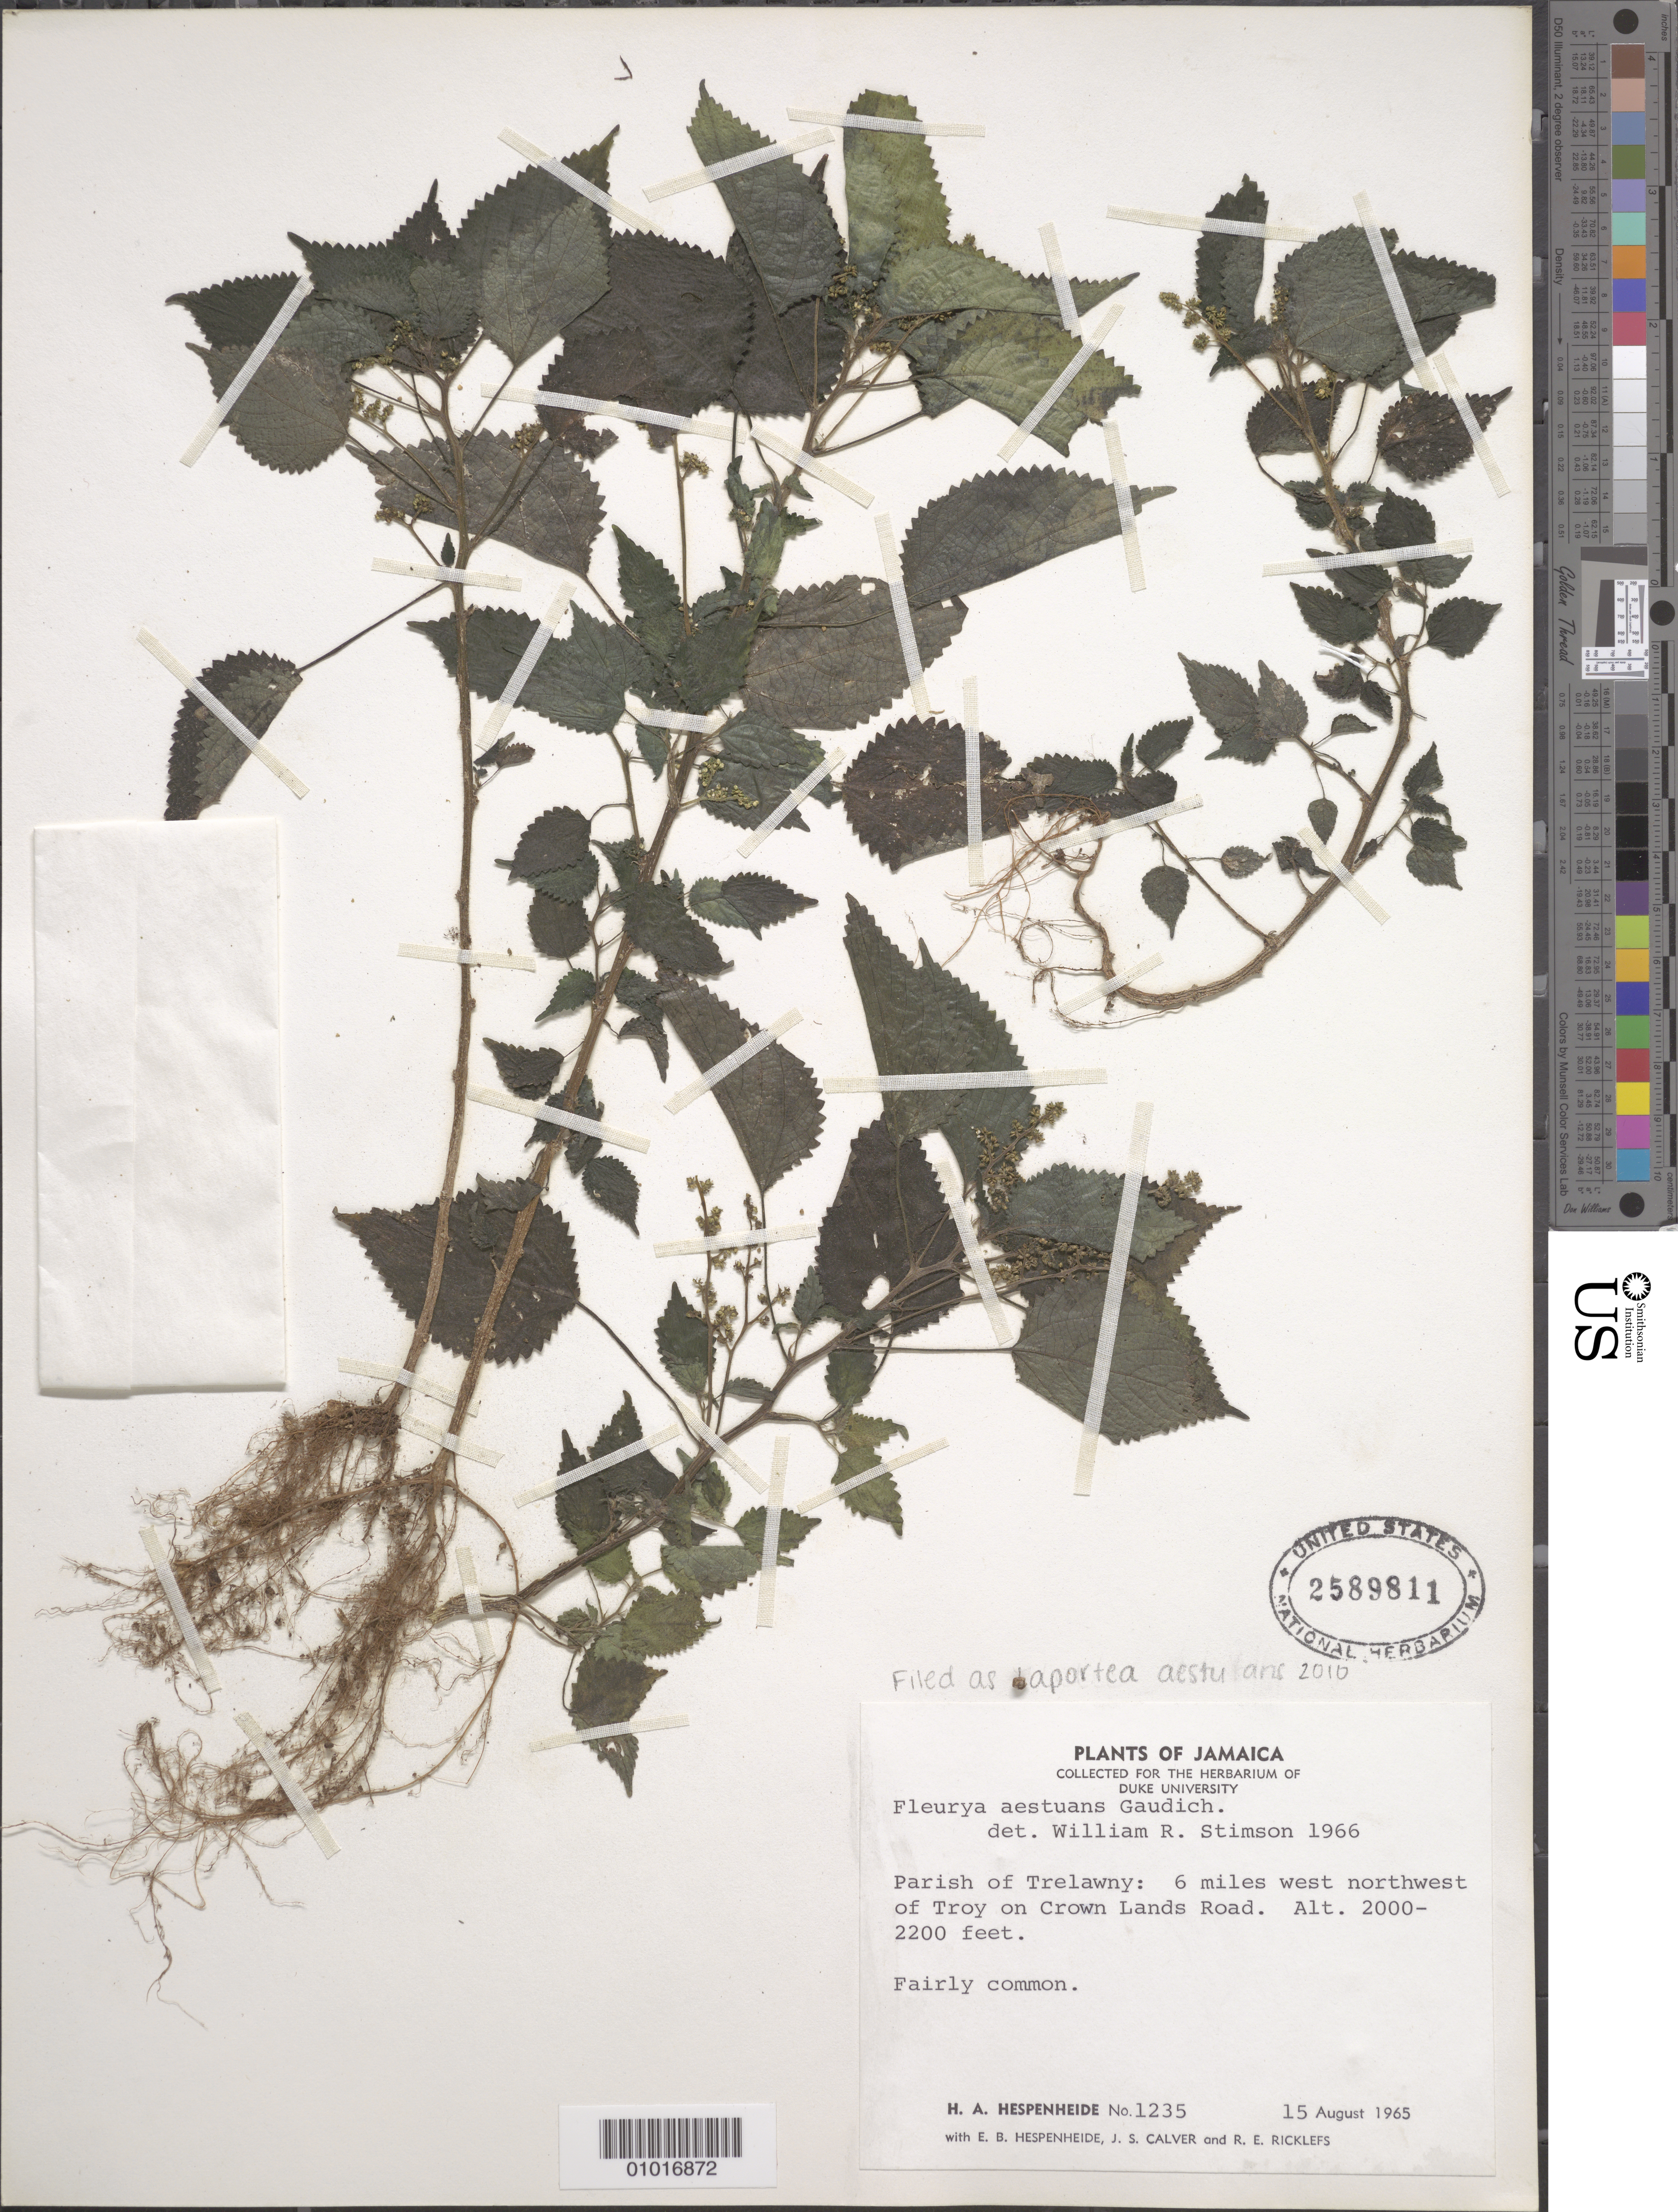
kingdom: Plantae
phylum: Tracheophyta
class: Magnoliopsida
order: Rosales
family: Urticaceae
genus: Laportea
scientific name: Laportea aestuans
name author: (L.) Chew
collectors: H. A. Hespenheide, E. Hespenheide, J. Calver & R. Ricklefs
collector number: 1235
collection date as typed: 15 Aug 1965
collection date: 1965-08-15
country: Jamaica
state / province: Saint Thomas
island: Jamaica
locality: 6 miles WNW of Troy on Crown Lands Road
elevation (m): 610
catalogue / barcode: US 2589811